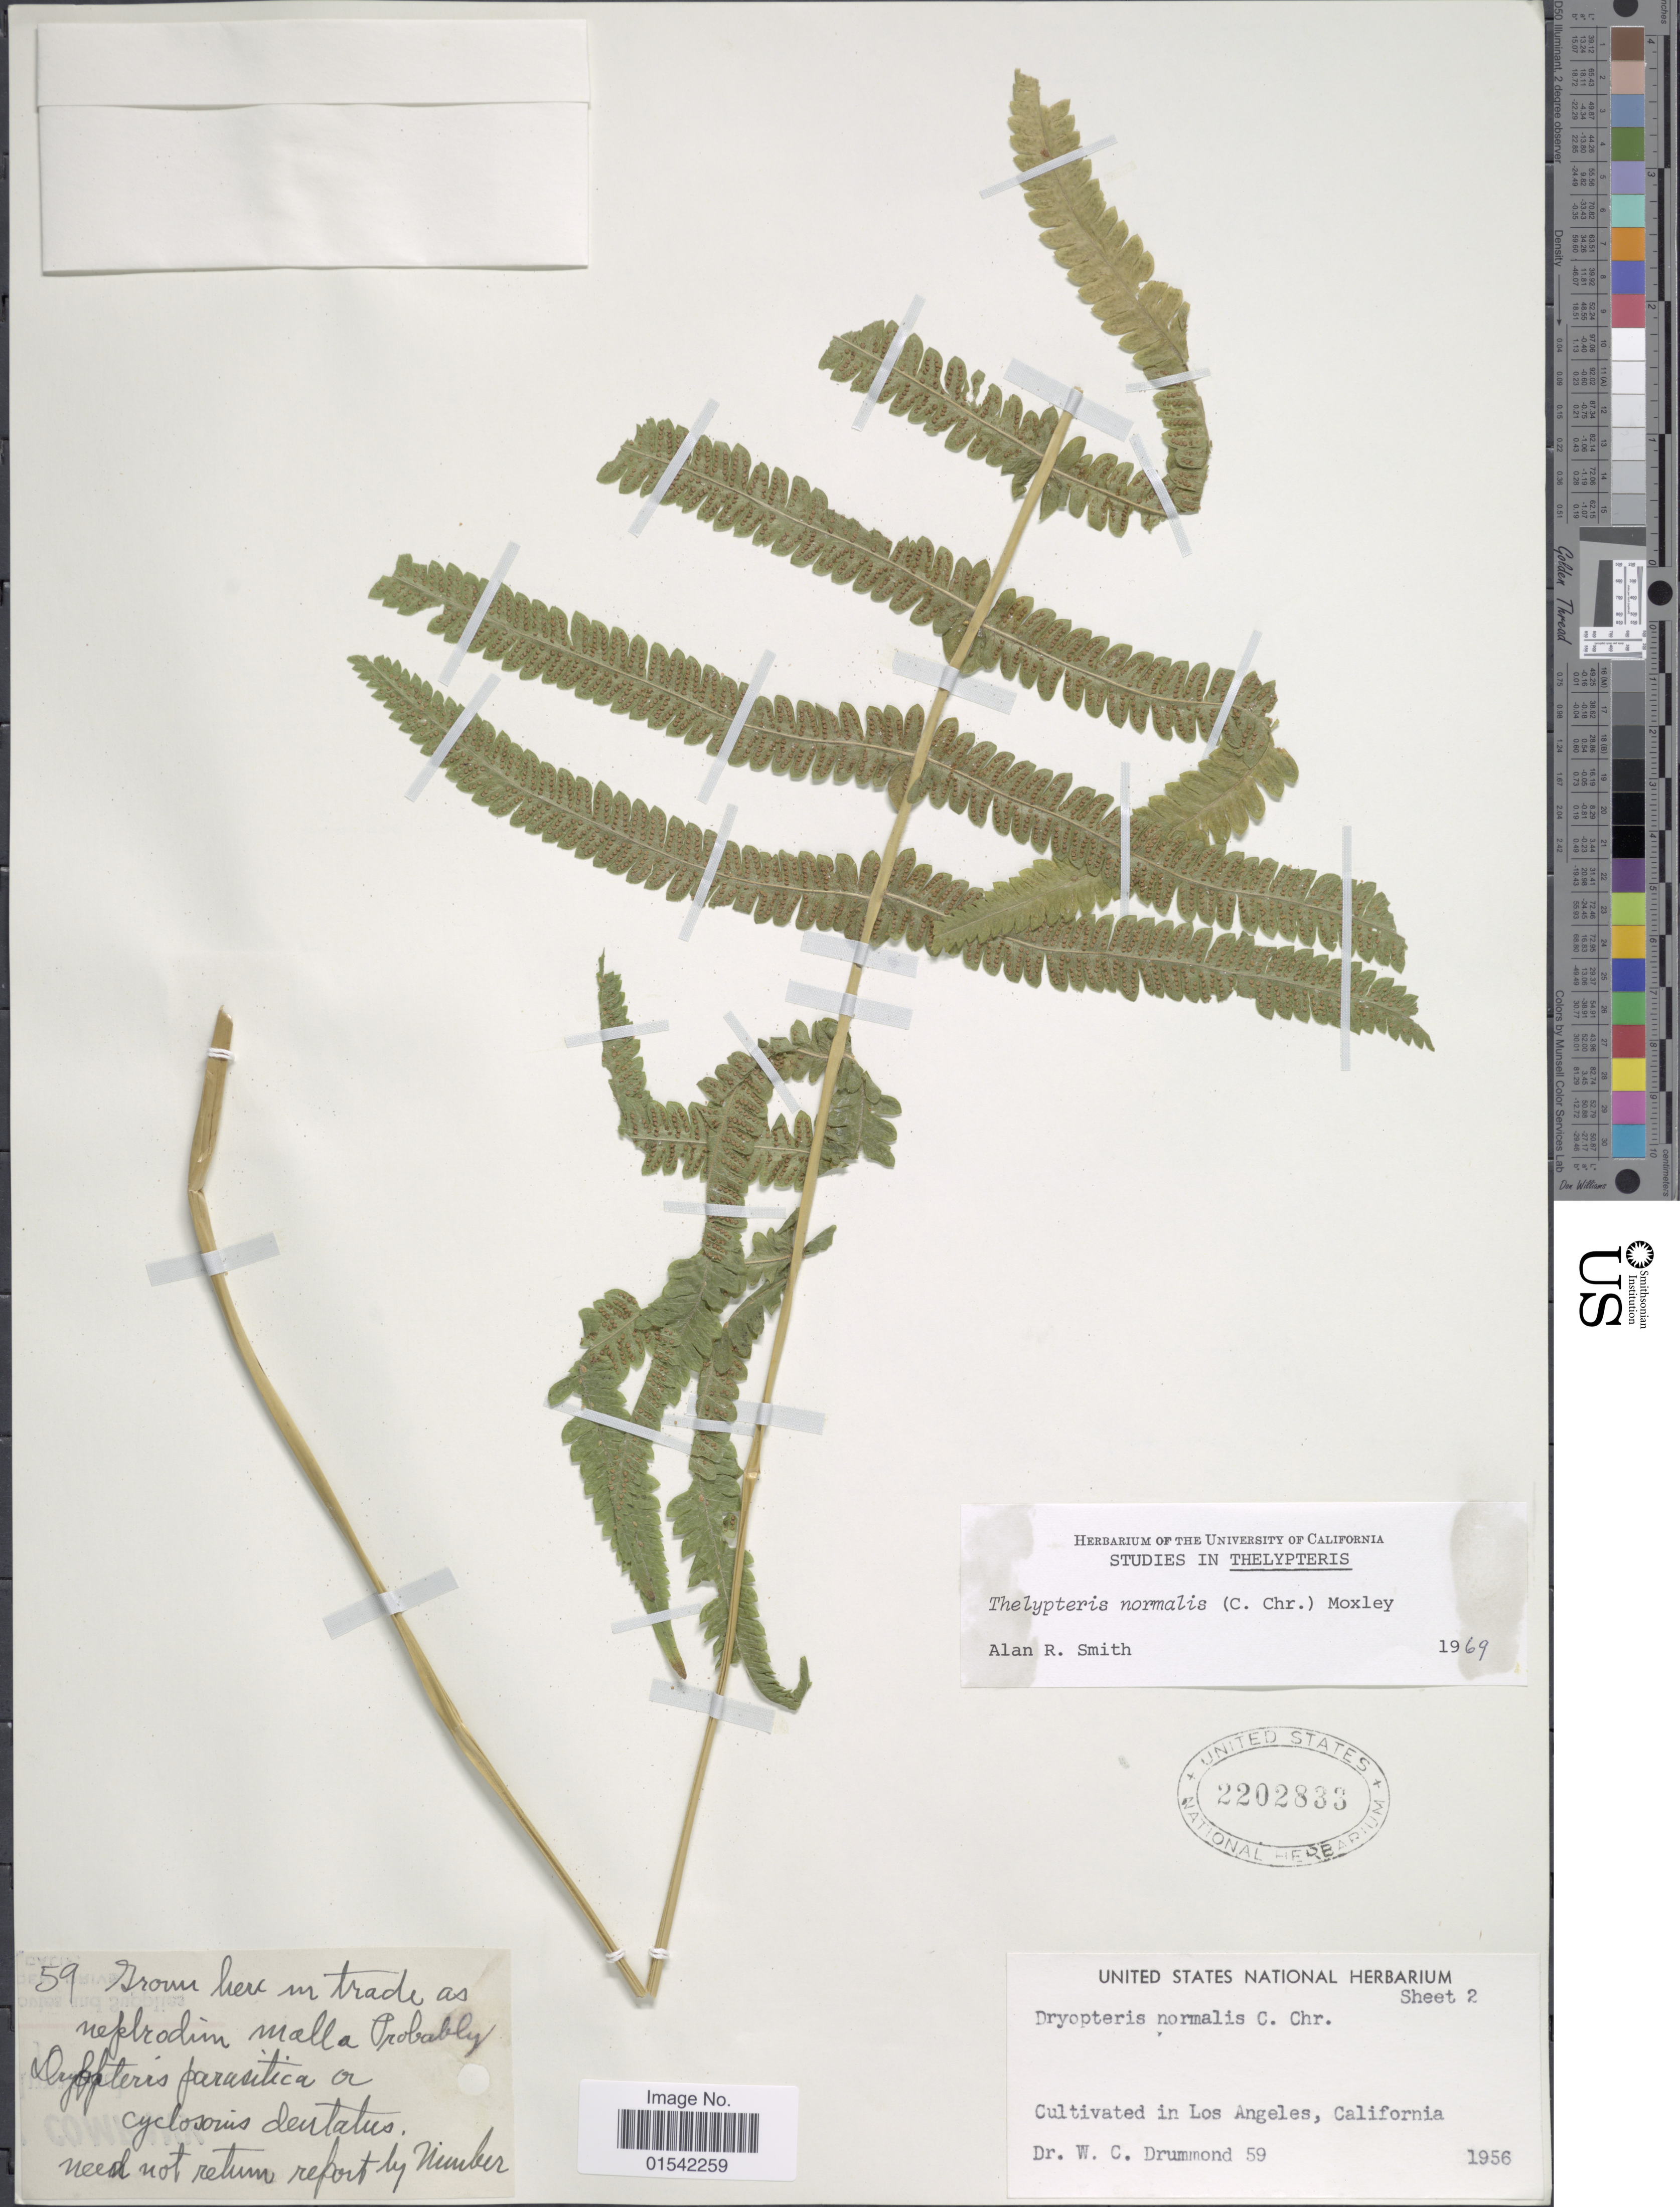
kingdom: Plantae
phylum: Tracheophyta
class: Polypodiopsida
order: Polypodiales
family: Thelypteridaceae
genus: Cyclosorus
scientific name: Cyclosorus kunthii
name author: (Desv.) Christenh.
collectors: W. Drummond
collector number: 59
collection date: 1956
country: United States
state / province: California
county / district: Los Angeles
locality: Cultivated in Los Angeles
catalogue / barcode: US 2202833